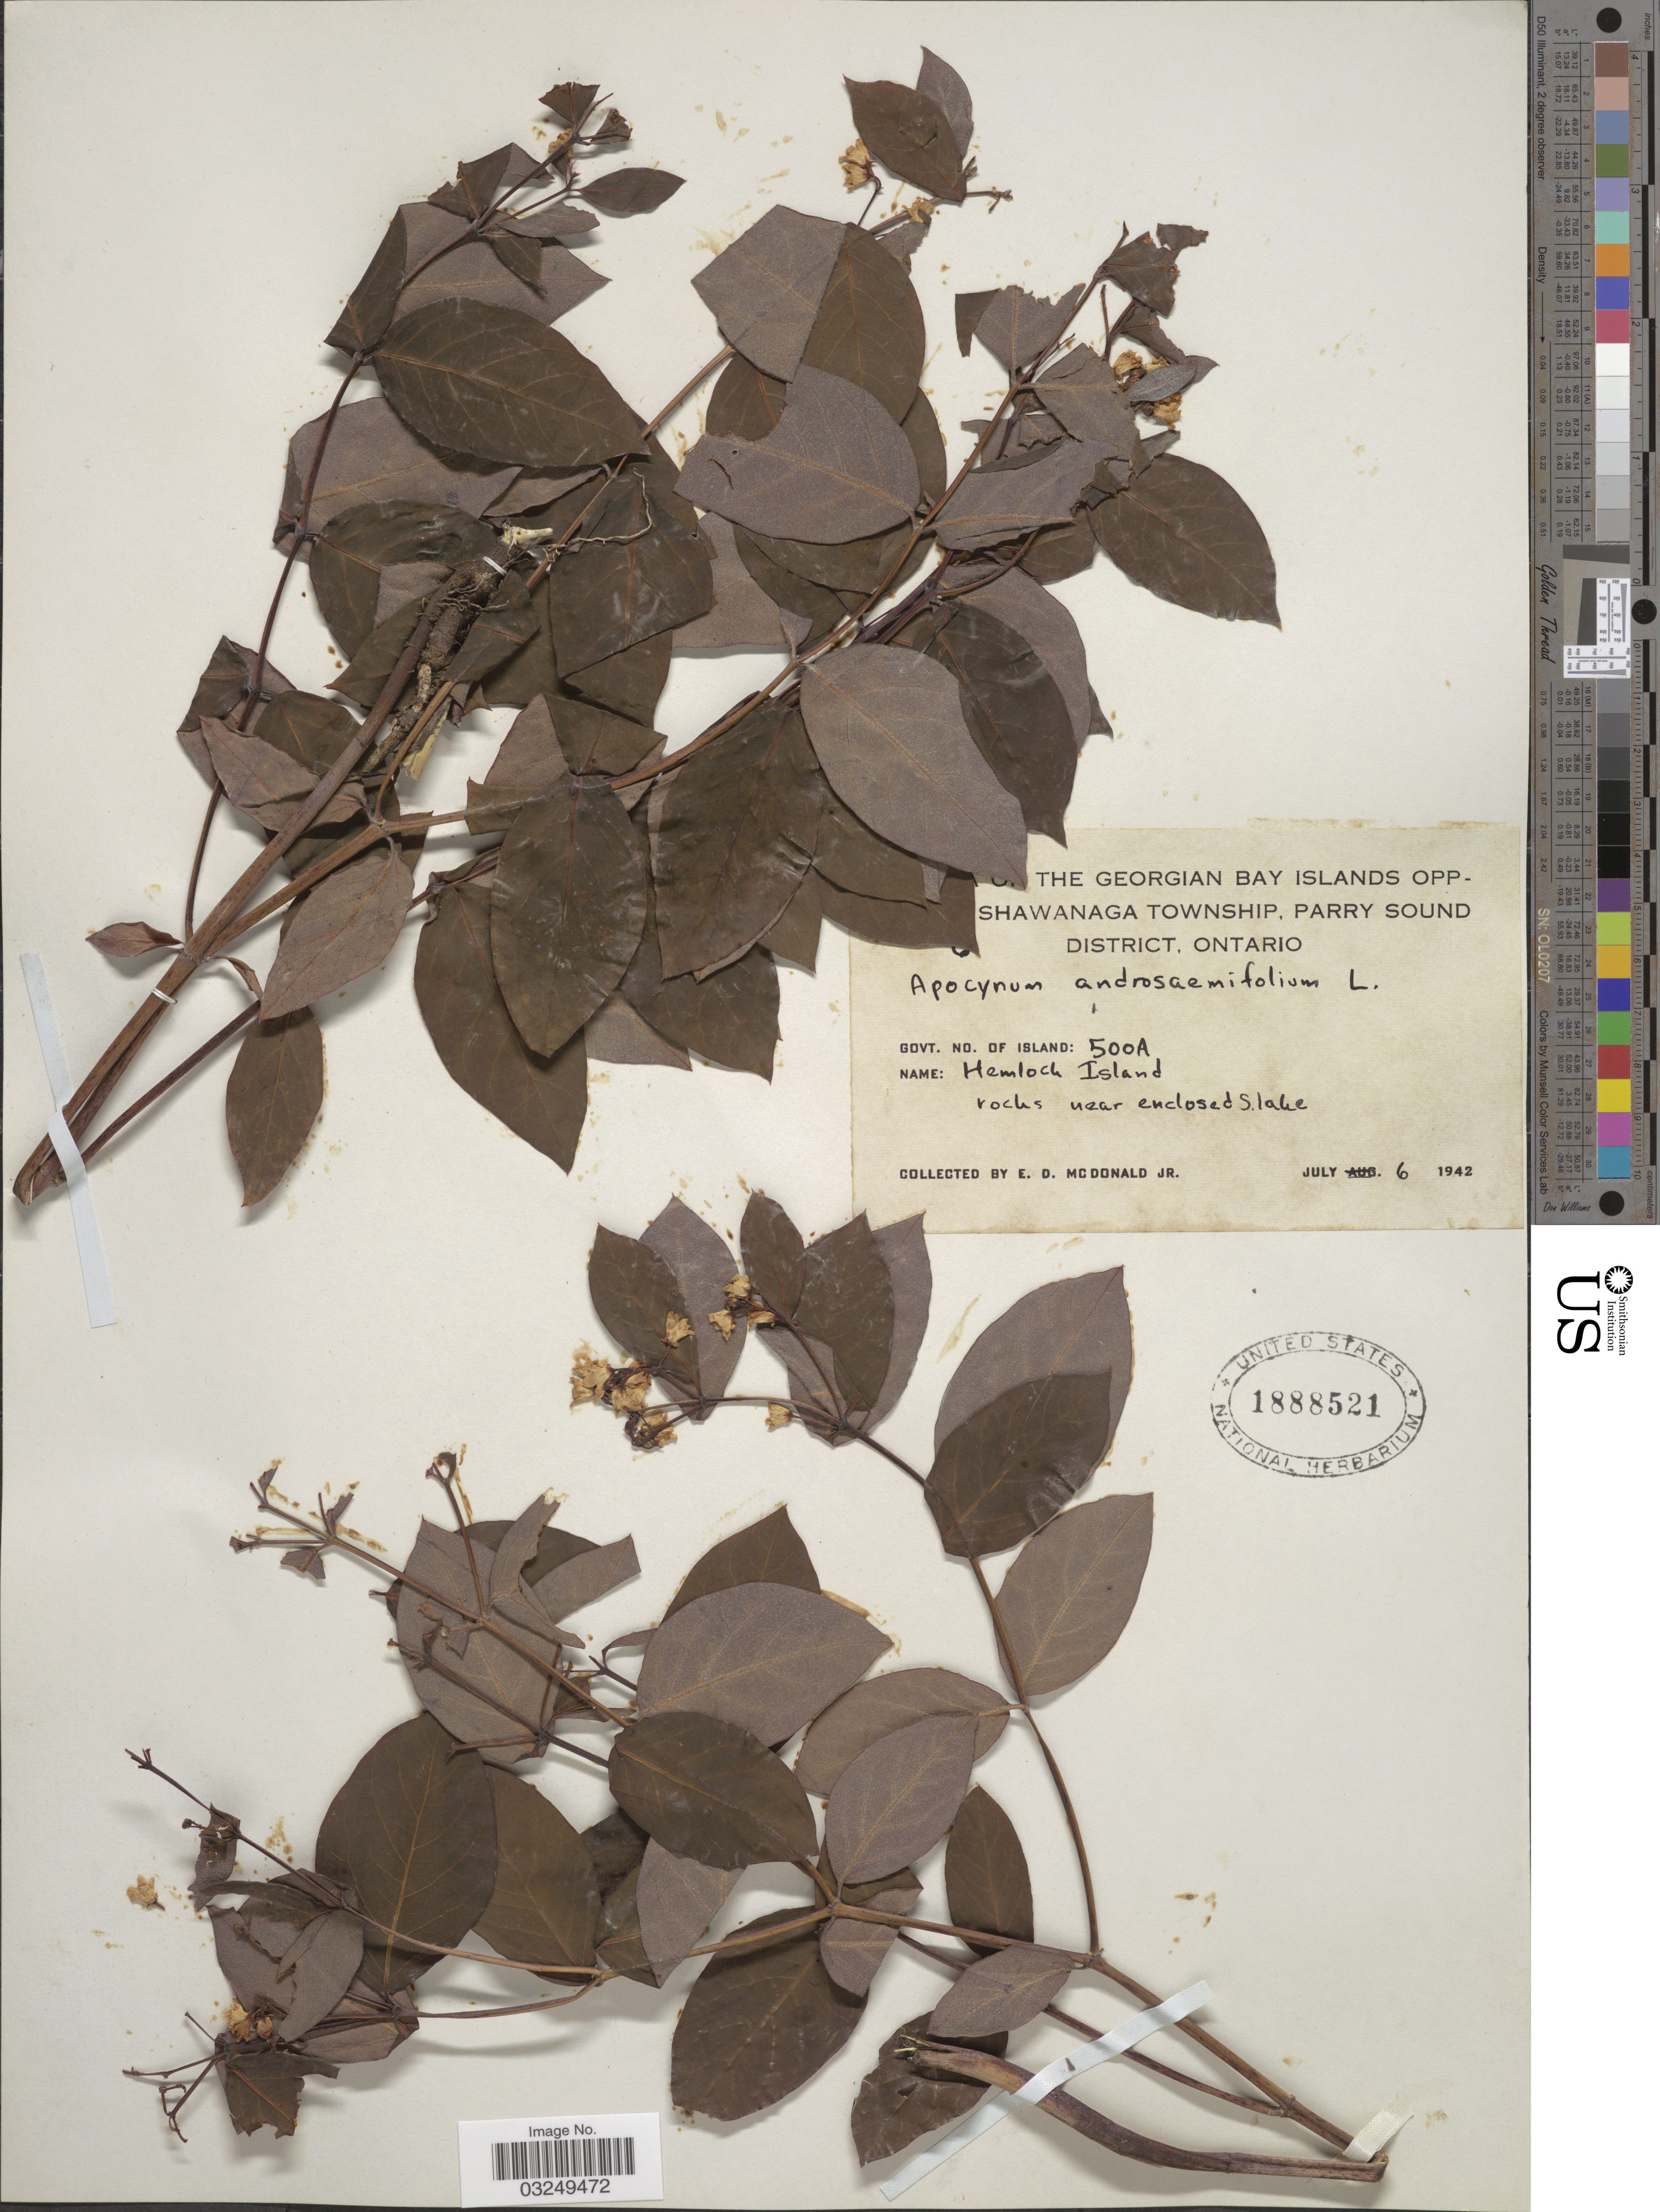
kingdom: Plantae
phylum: Tracheophyta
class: Magnoliopsida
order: Gentianales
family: Apocynaceae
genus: Apocynum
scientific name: Apocynum androsaemifolium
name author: L.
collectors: E. D. McDonald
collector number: Govt. of Island 500A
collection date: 1942-07-06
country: Canada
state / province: Ontario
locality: The Georgian Bay Islands Opp-Shawanaga Township, Parry Sound District. Hemlock Island. Rocks near enclosed S. Lake.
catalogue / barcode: US 1888521